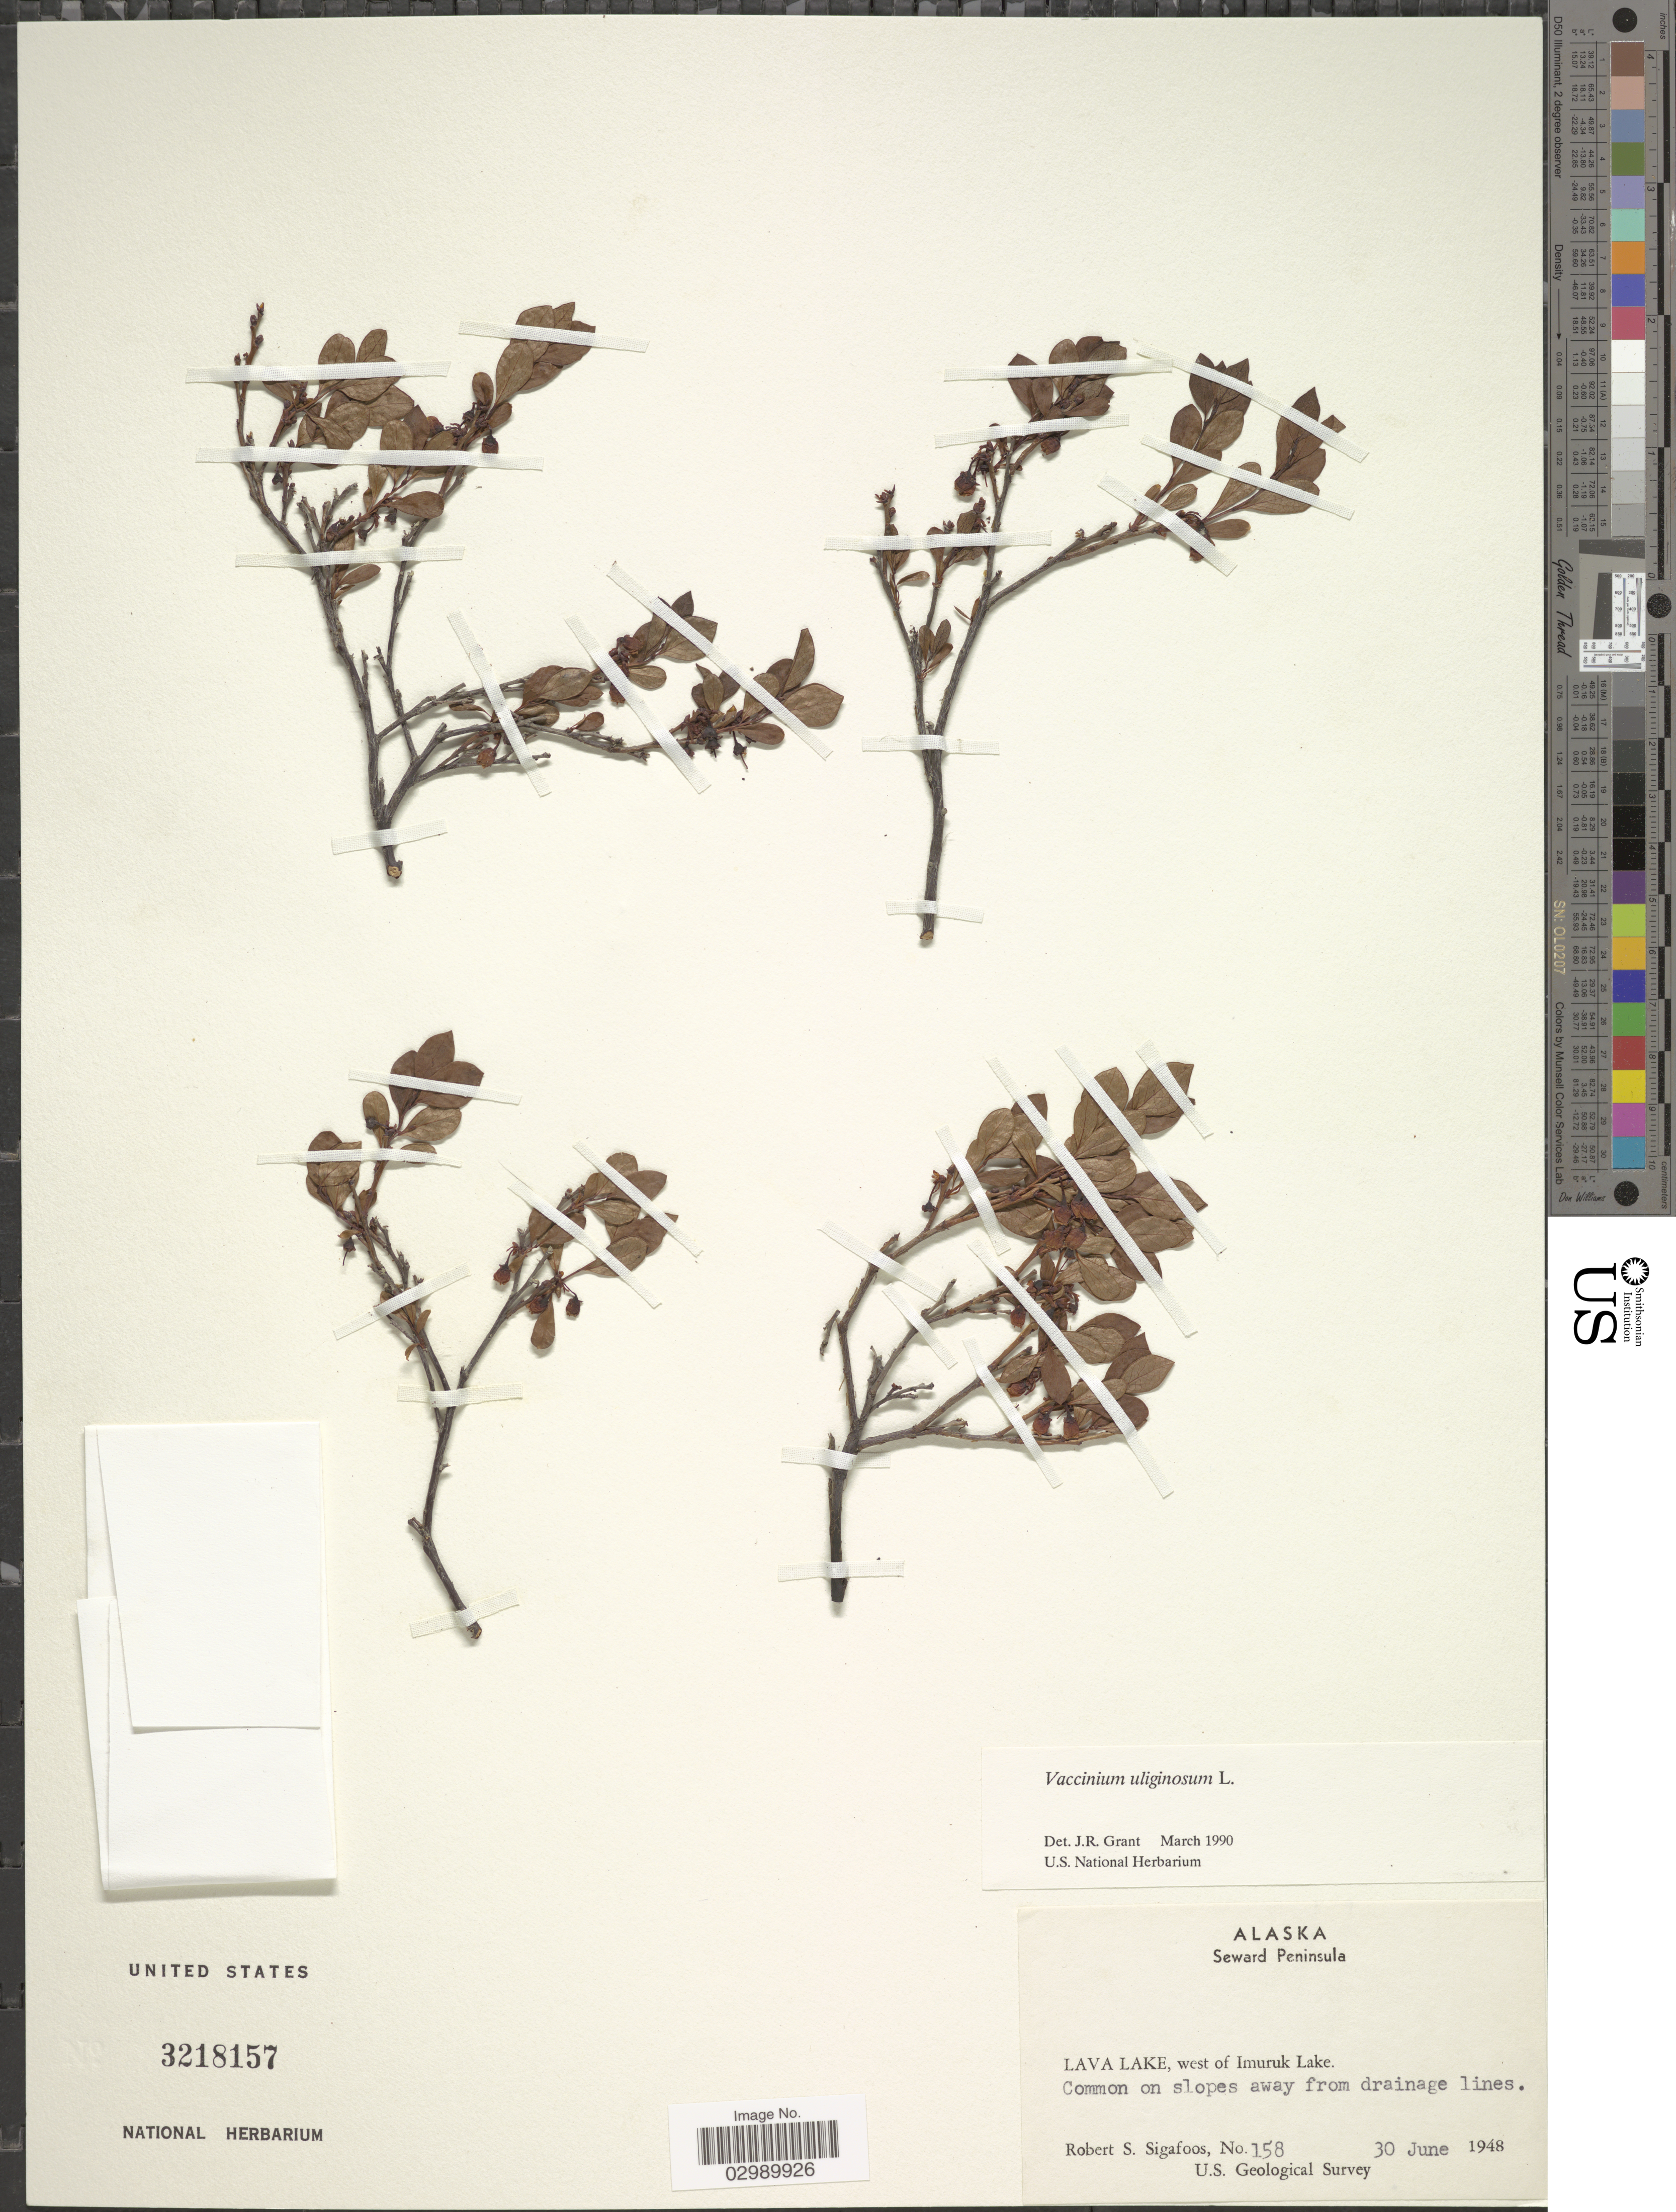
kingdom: Plantae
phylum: Tracheophyta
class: Magnoliopsida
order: Ericales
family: Ericaceae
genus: Vaccinium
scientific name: Vaccinium uliginosum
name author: L.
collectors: R. Sigafoos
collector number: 158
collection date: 1948-06-30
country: United States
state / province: Alaska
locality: Seward Peninsula, Lava Lake; west of Imuruk Lake.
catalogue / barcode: US 3218157